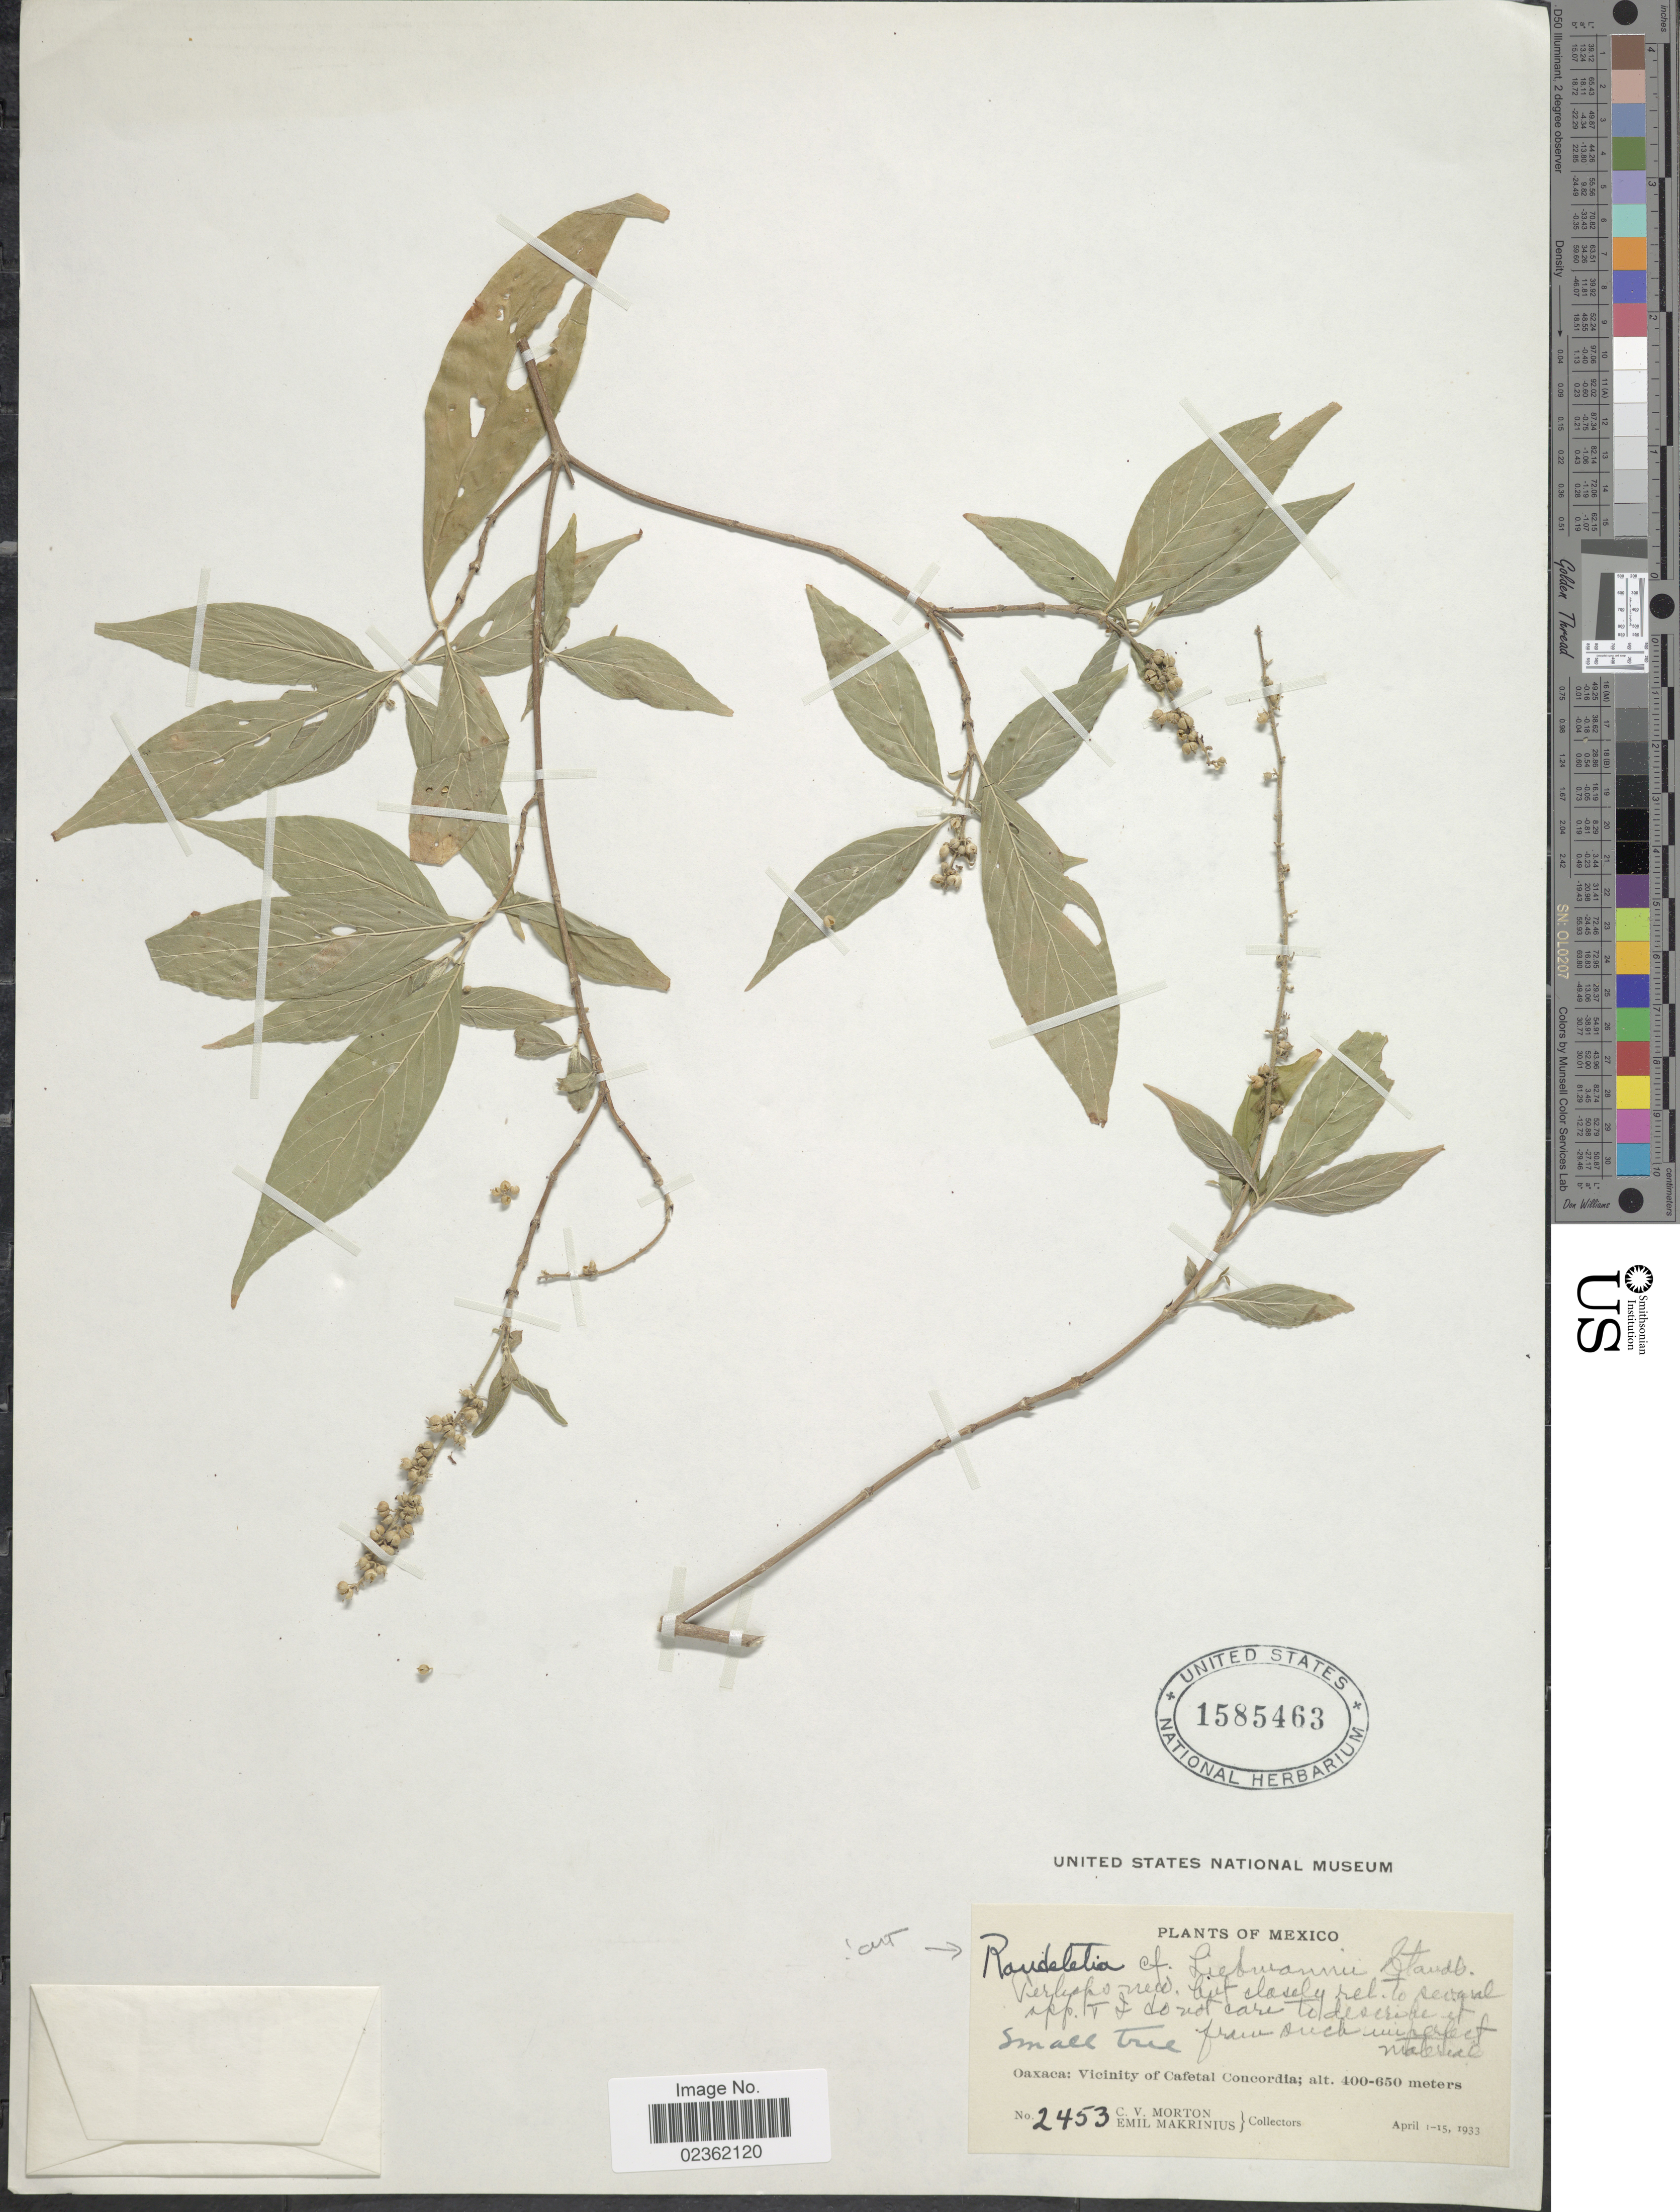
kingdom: Plantae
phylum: Tracheophyta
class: Magnoliopsida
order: Gentianales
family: Rubiaceae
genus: Rondeletia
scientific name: Rondeletia liebmannii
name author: Standl.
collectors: C. V. Morton & E. Makrinius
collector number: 2453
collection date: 1933-04-01/1933-04-15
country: Mexico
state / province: Oaxaca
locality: Vicinity of Cafetal Concordia.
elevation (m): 400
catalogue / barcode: US 1585463